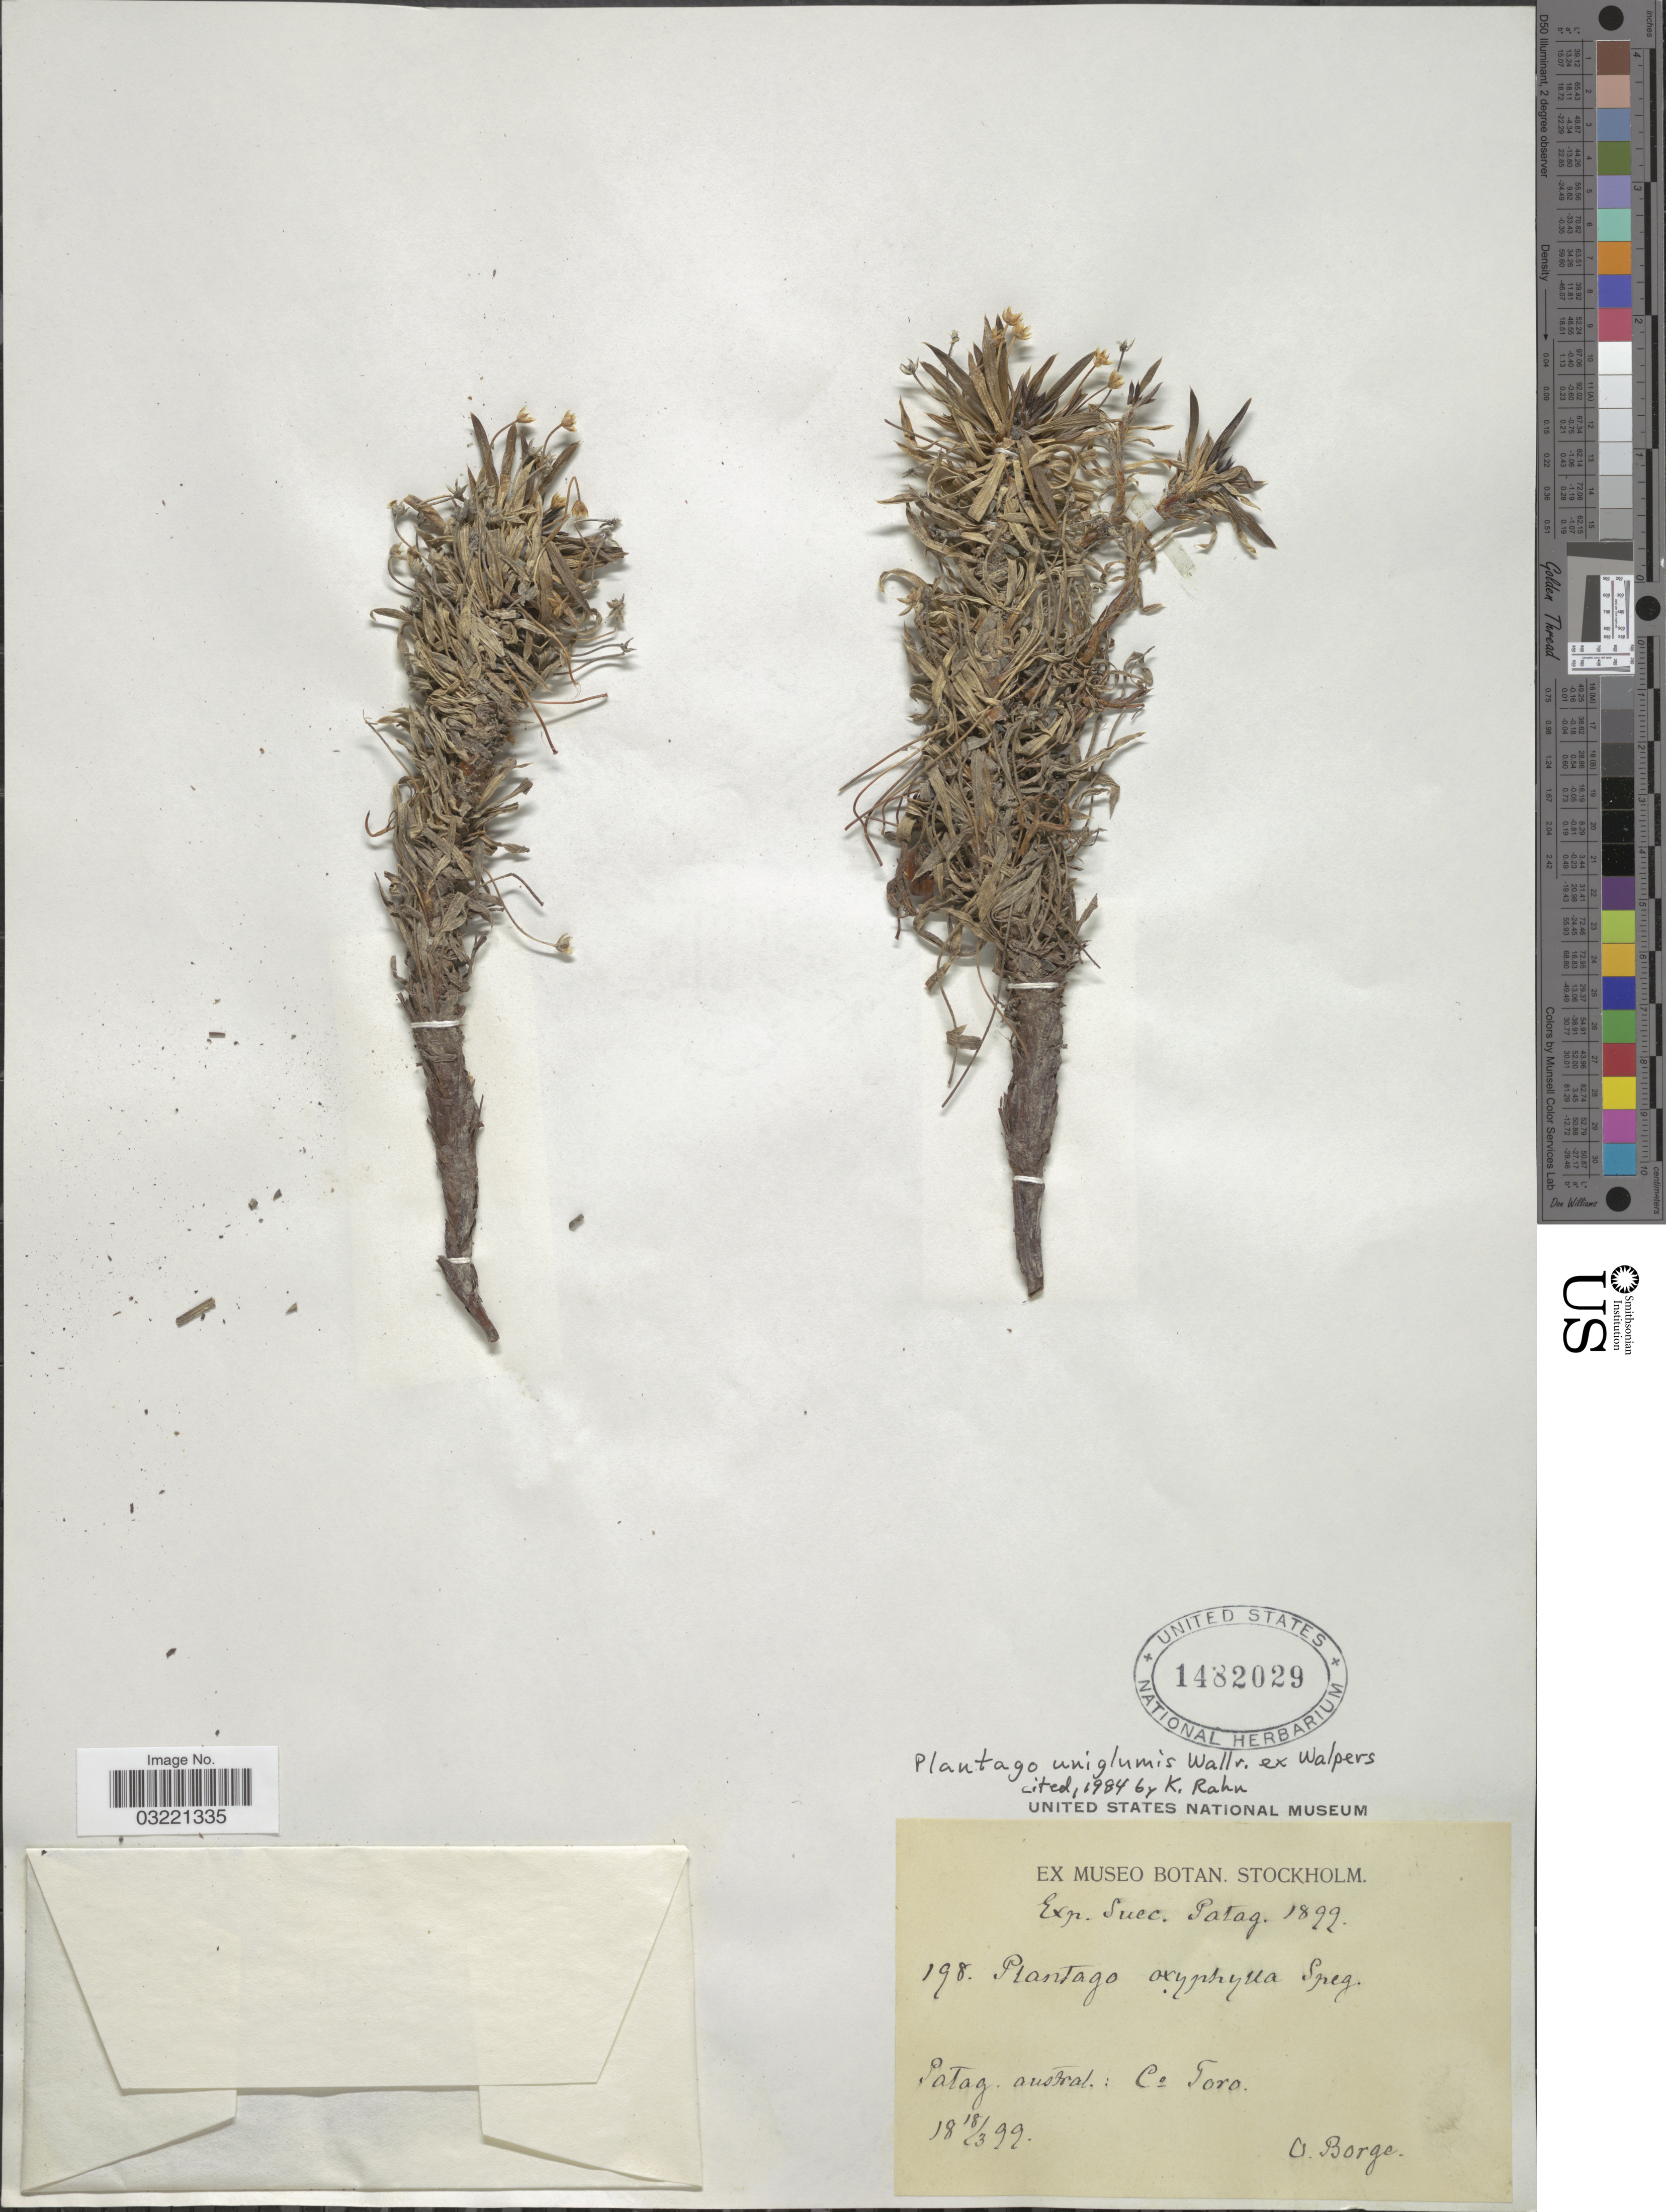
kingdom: Plantae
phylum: Tracheophyta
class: Magnoliopsida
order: Lamiales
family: Plantaginaceae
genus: Plantago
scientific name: Plantago uniglumis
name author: Wallr. ex Walp.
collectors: O. Borge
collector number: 198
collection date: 1899-03-18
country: Chile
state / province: Magallanes y de la Antártica Chilena (XII)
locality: Patag. austral: Co Toro.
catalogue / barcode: US 1482029